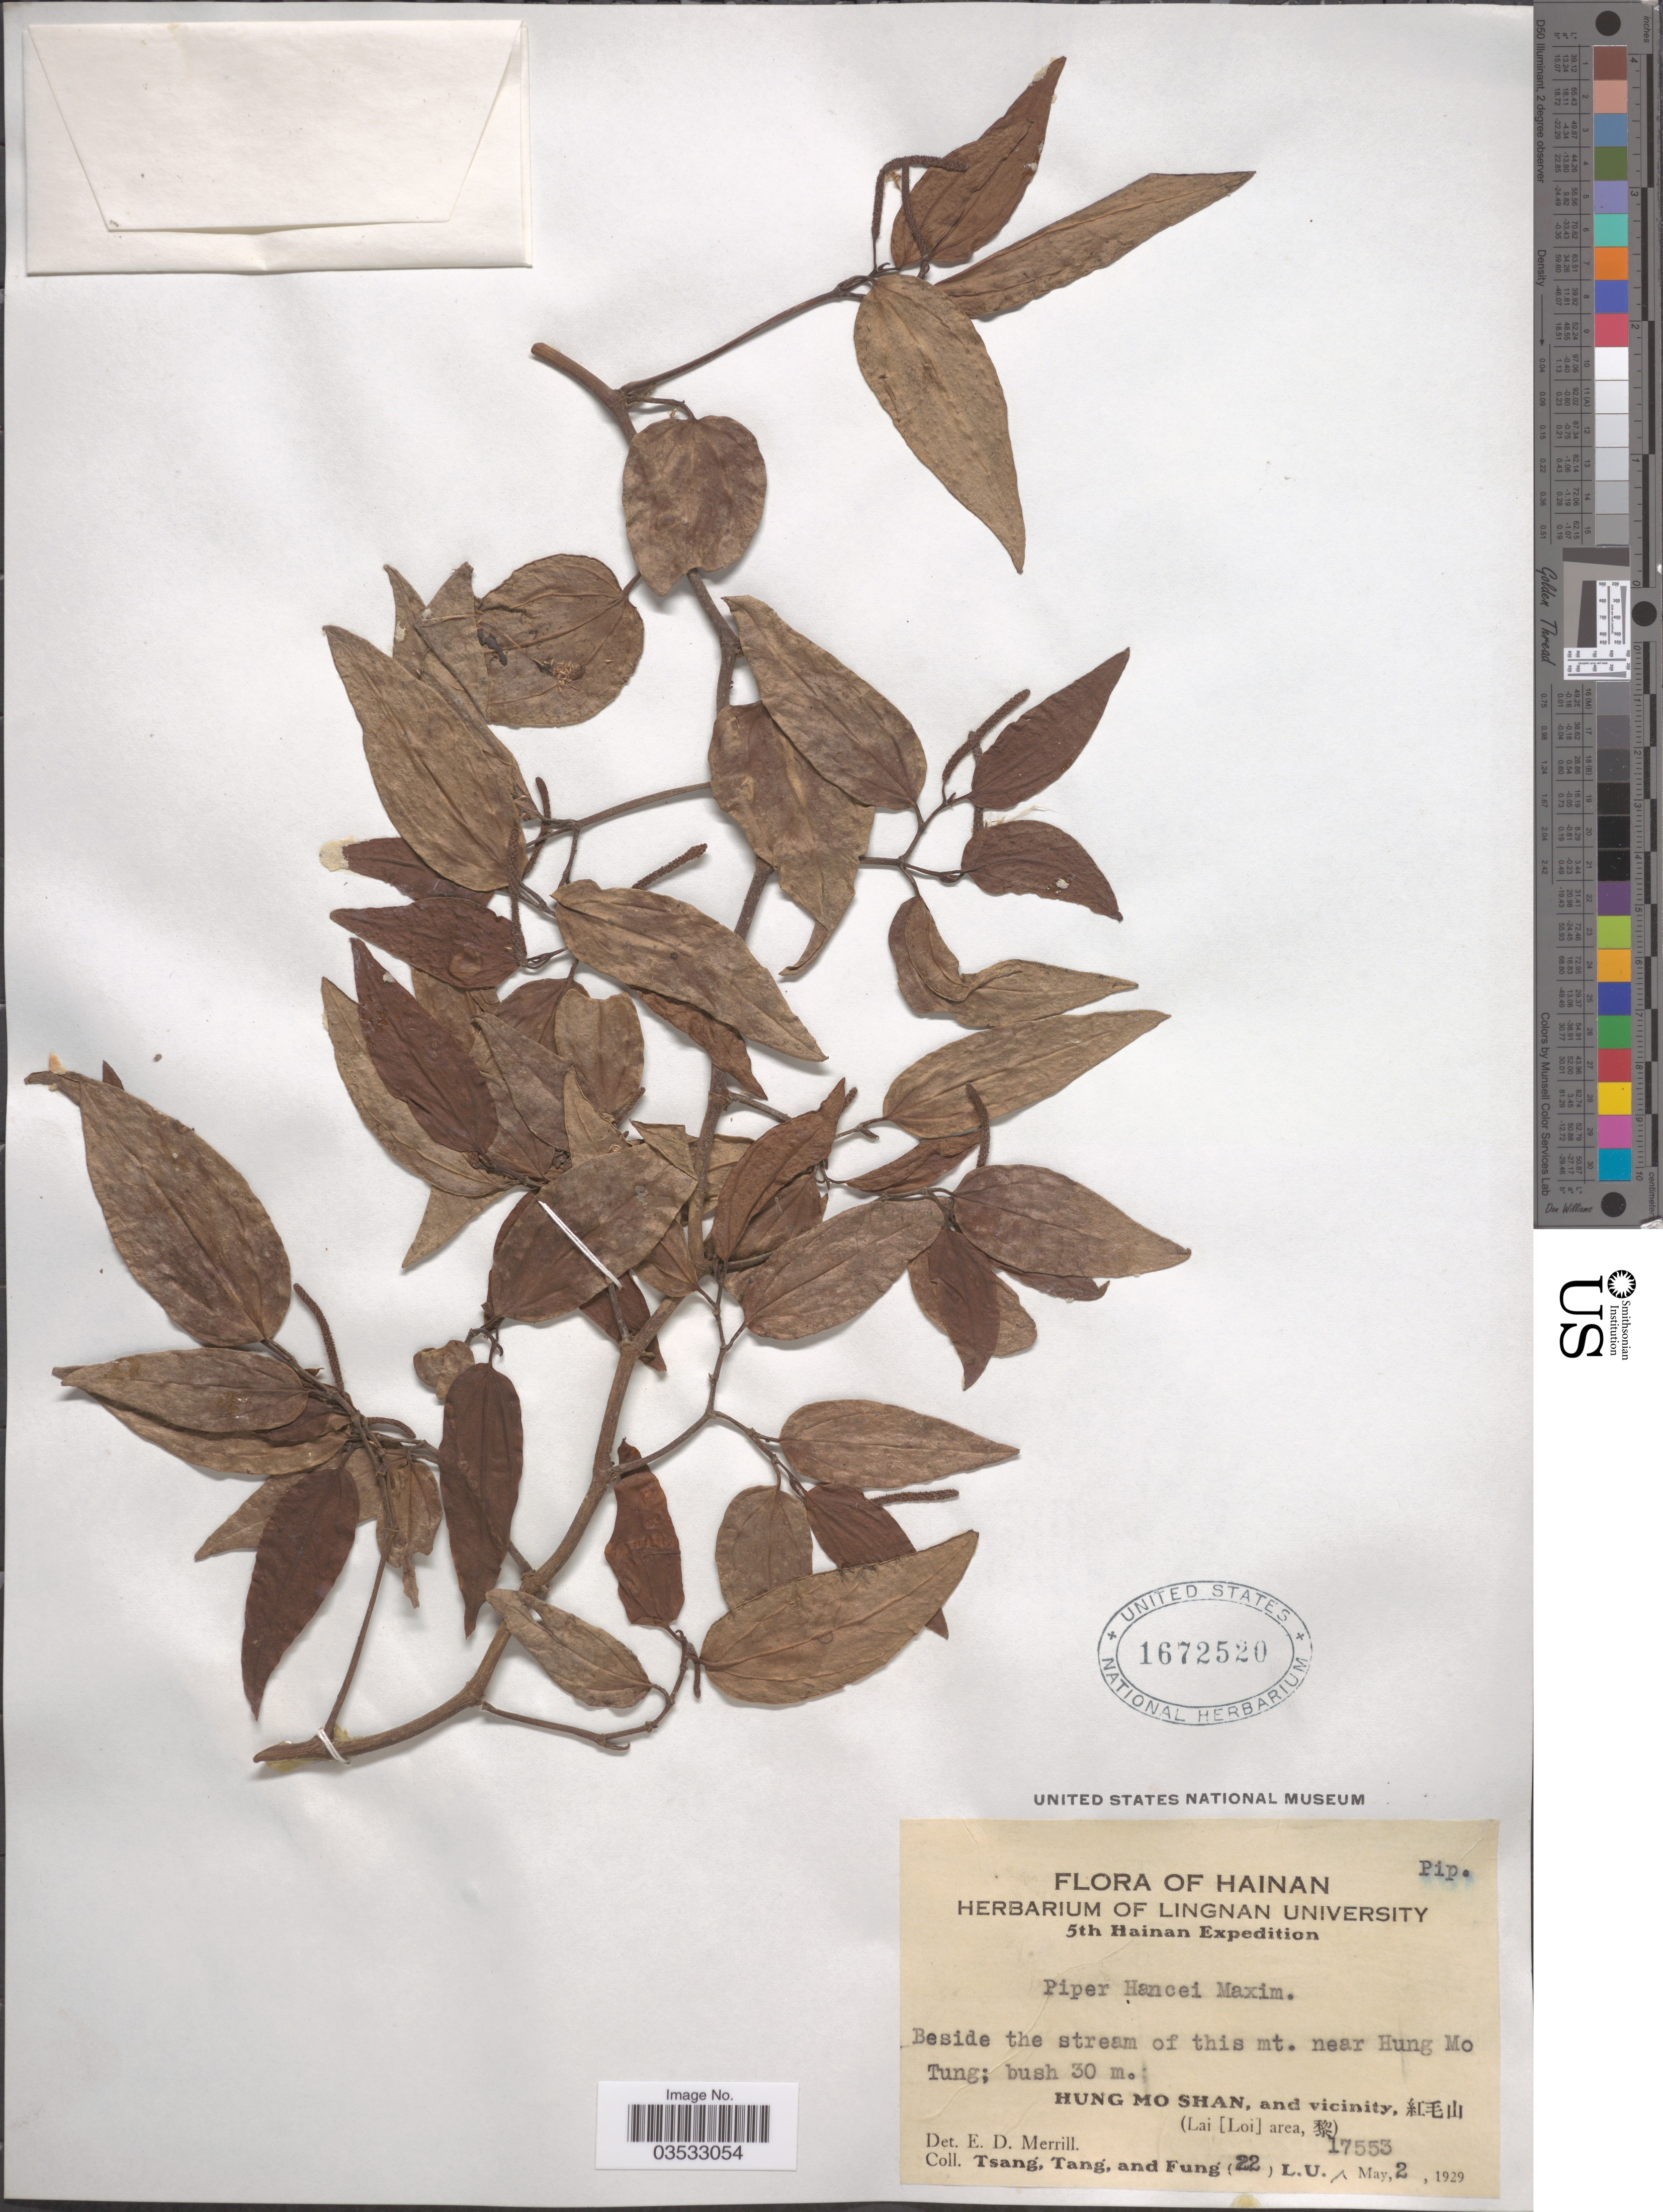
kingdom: Plantae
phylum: Tracheophyta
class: Magnoliopsida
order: Piperales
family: Piperaceae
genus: Piper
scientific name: Piper hancei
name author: Maxim.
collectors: -. T'sang, -- Tang & Fung, --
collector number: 22 L.U. 17553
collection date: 1929-05-02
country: China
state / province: Hainan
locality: Beside the stream of this mt. near Hung Mo Tung. Hung Mo Shan, and vicinity, X. (Lai [Loi] area, X).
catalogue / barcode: US 1672520